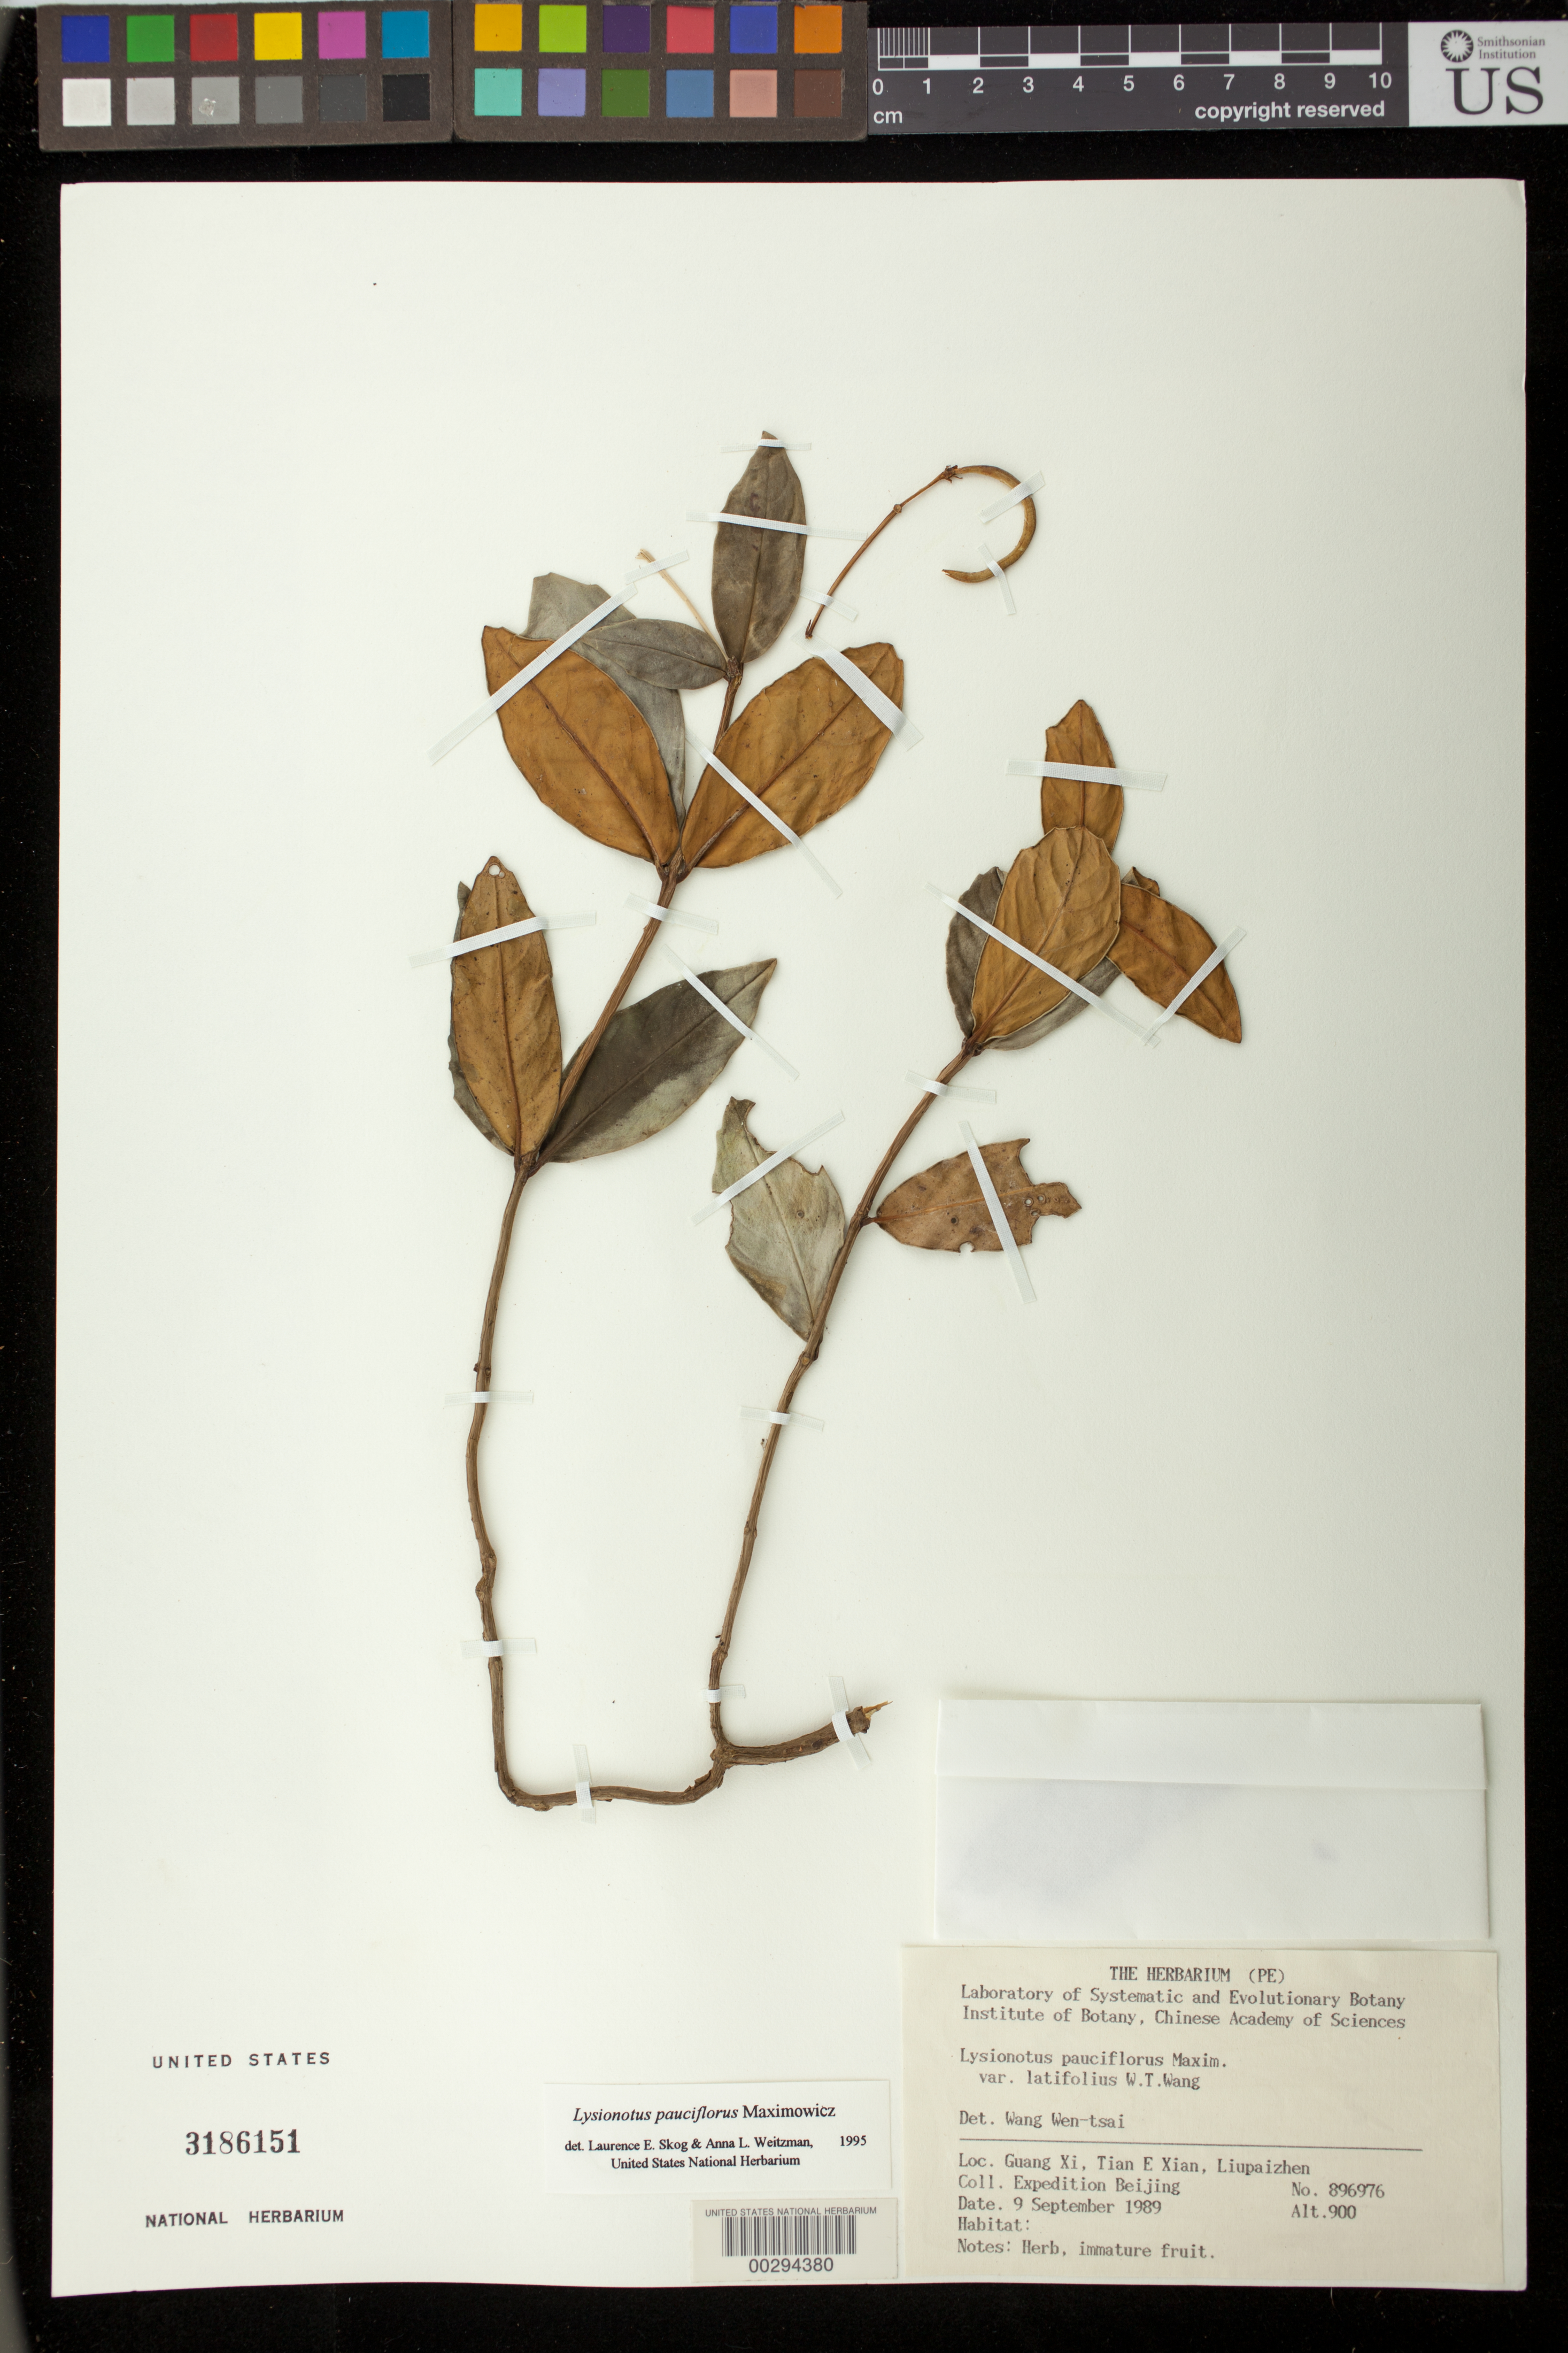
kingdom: Plantae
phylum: Tracheophyta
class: Magnoliopsida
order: Lamiales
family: Gesneriaceae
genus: Lysionotus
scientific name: Lysionotus pauciflorus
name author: Maxim.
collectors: Expedition Beijing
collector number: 896976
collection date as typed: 09 Sep 1989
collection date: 1989-09-09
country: China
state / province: Guangxi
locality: Guang xi, tian e xian, liupaizhen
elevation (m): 900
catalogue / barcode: US 3186151